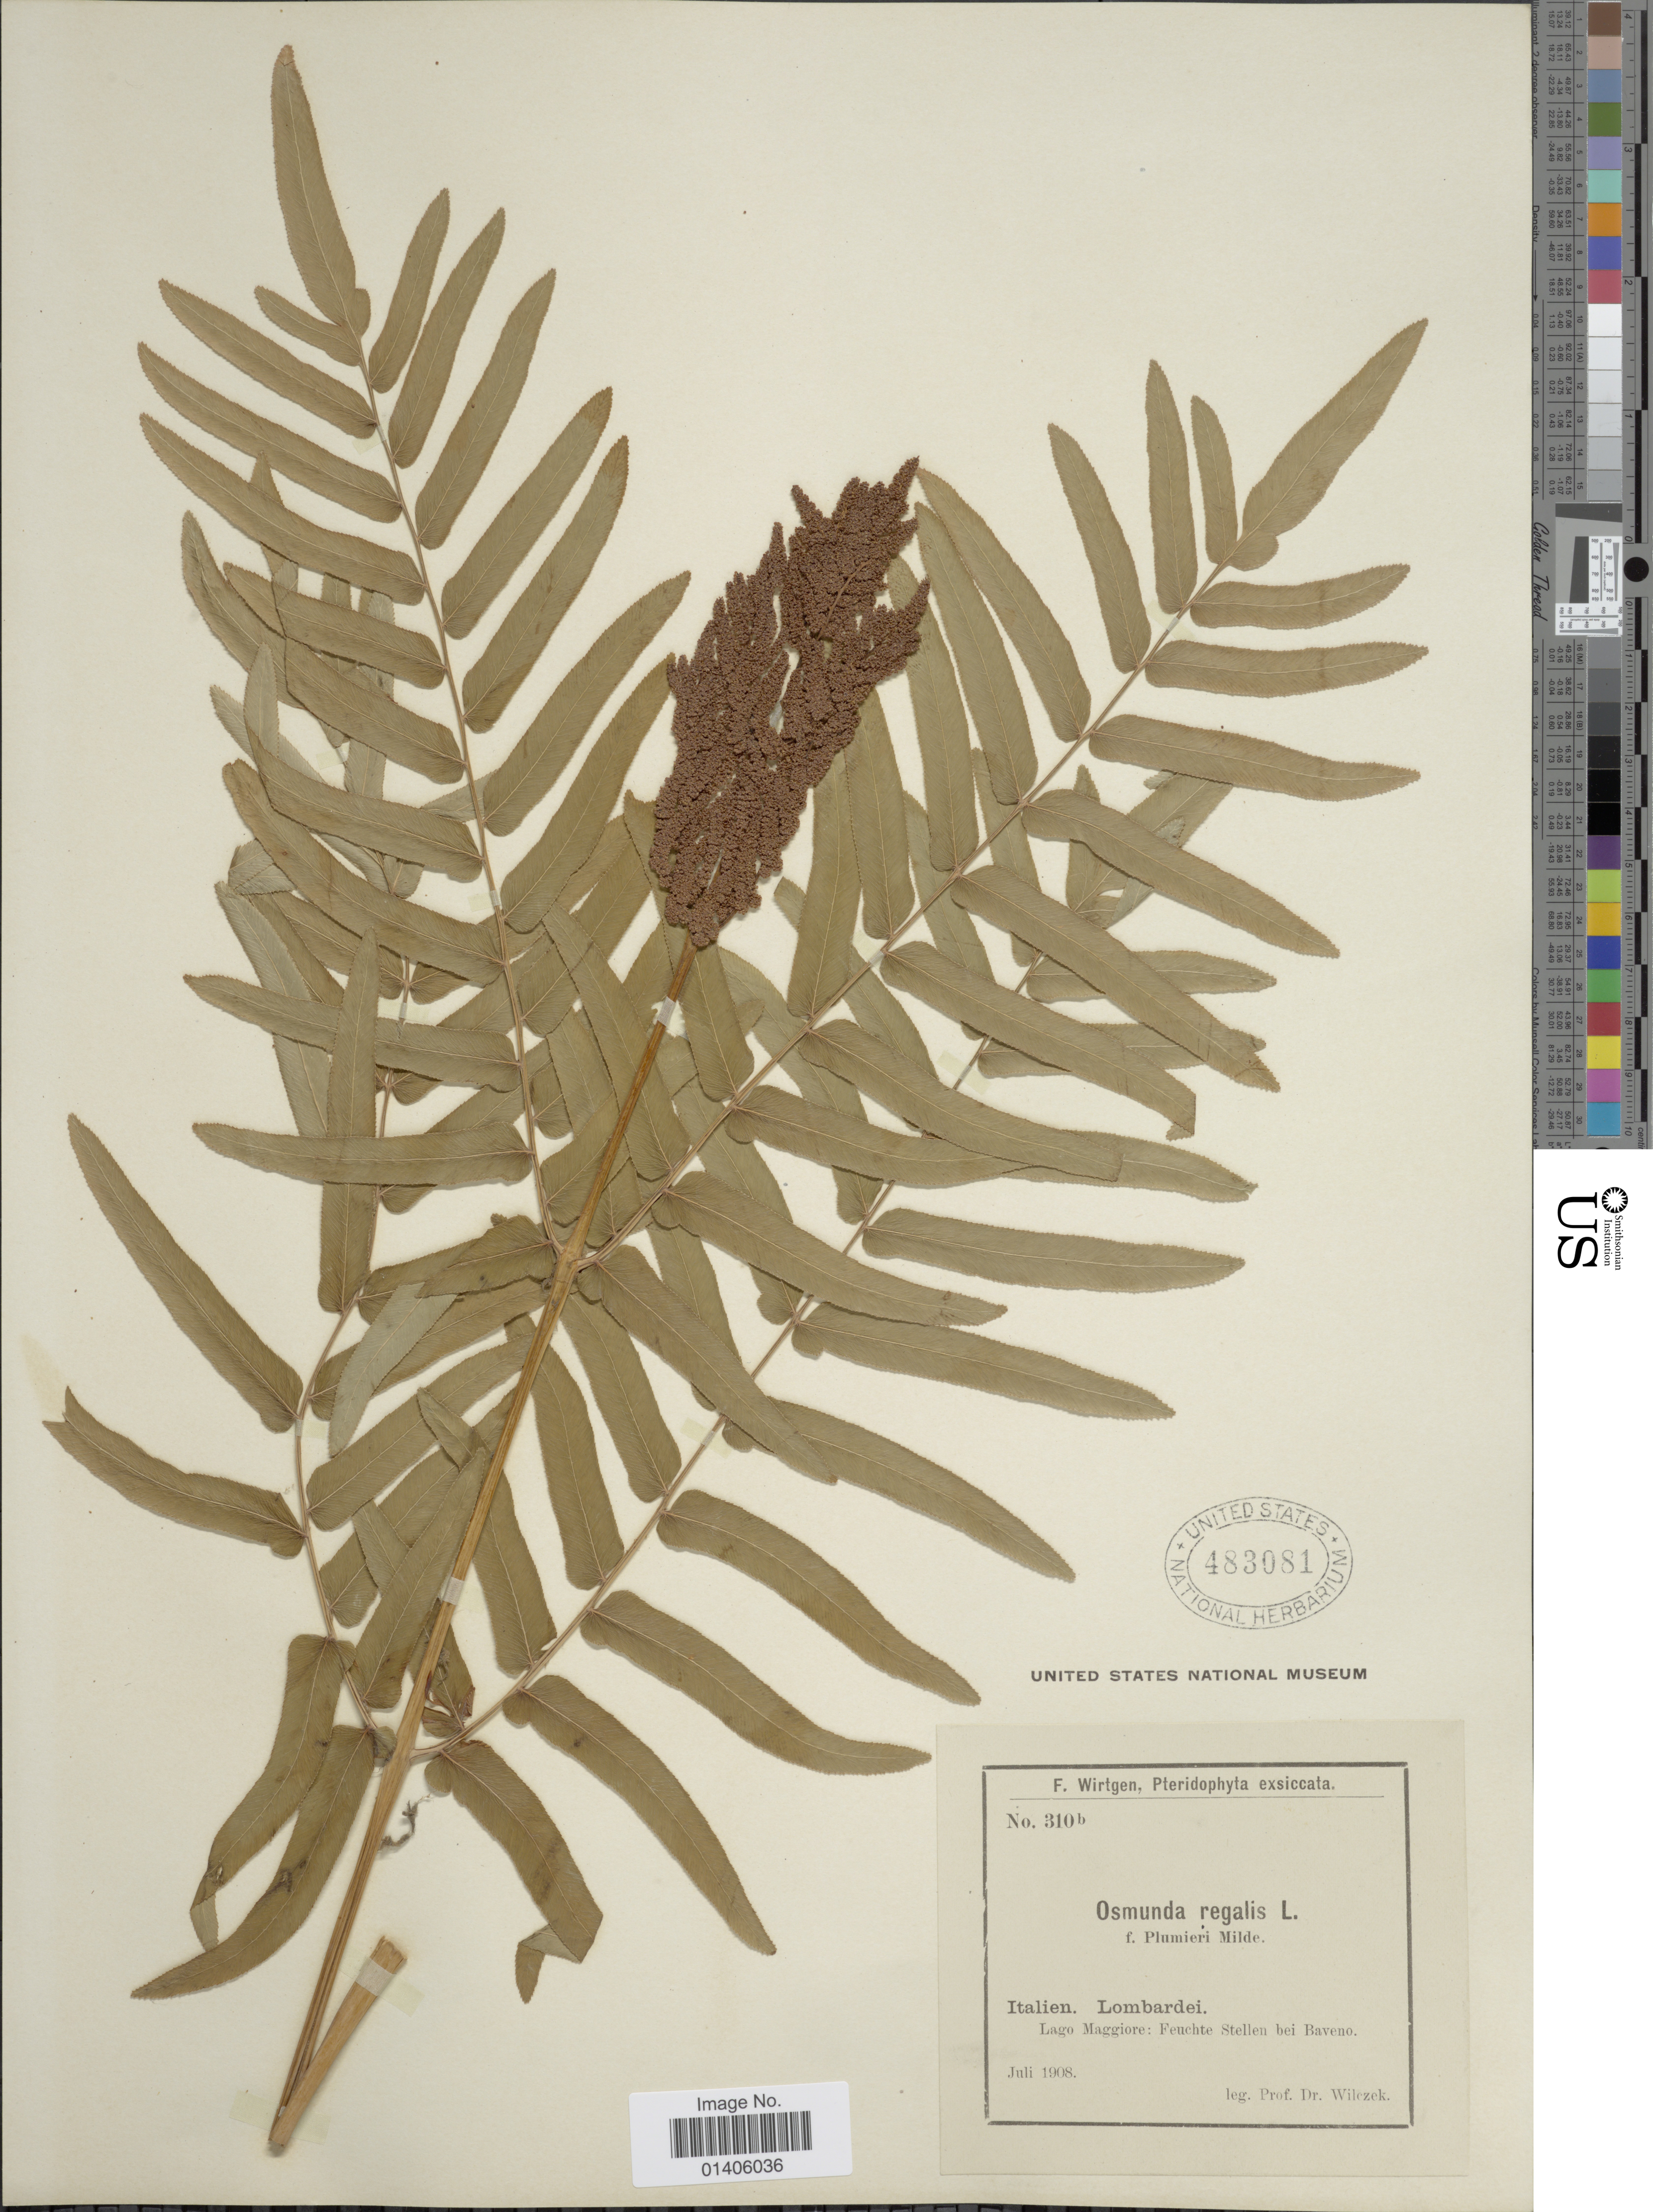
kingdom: Plantae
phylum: Tracheophyta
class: Polypodiopsida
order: Osmundales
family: Osmundaceae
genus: Osmunda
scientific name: Osmunda regalis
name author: L.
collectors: Wilczek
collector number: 310b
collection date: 1908-07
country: Italy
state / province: Lombardy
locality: Lago Maggiore: Feuchte Stellen bei Baveno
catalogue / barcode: US 483081